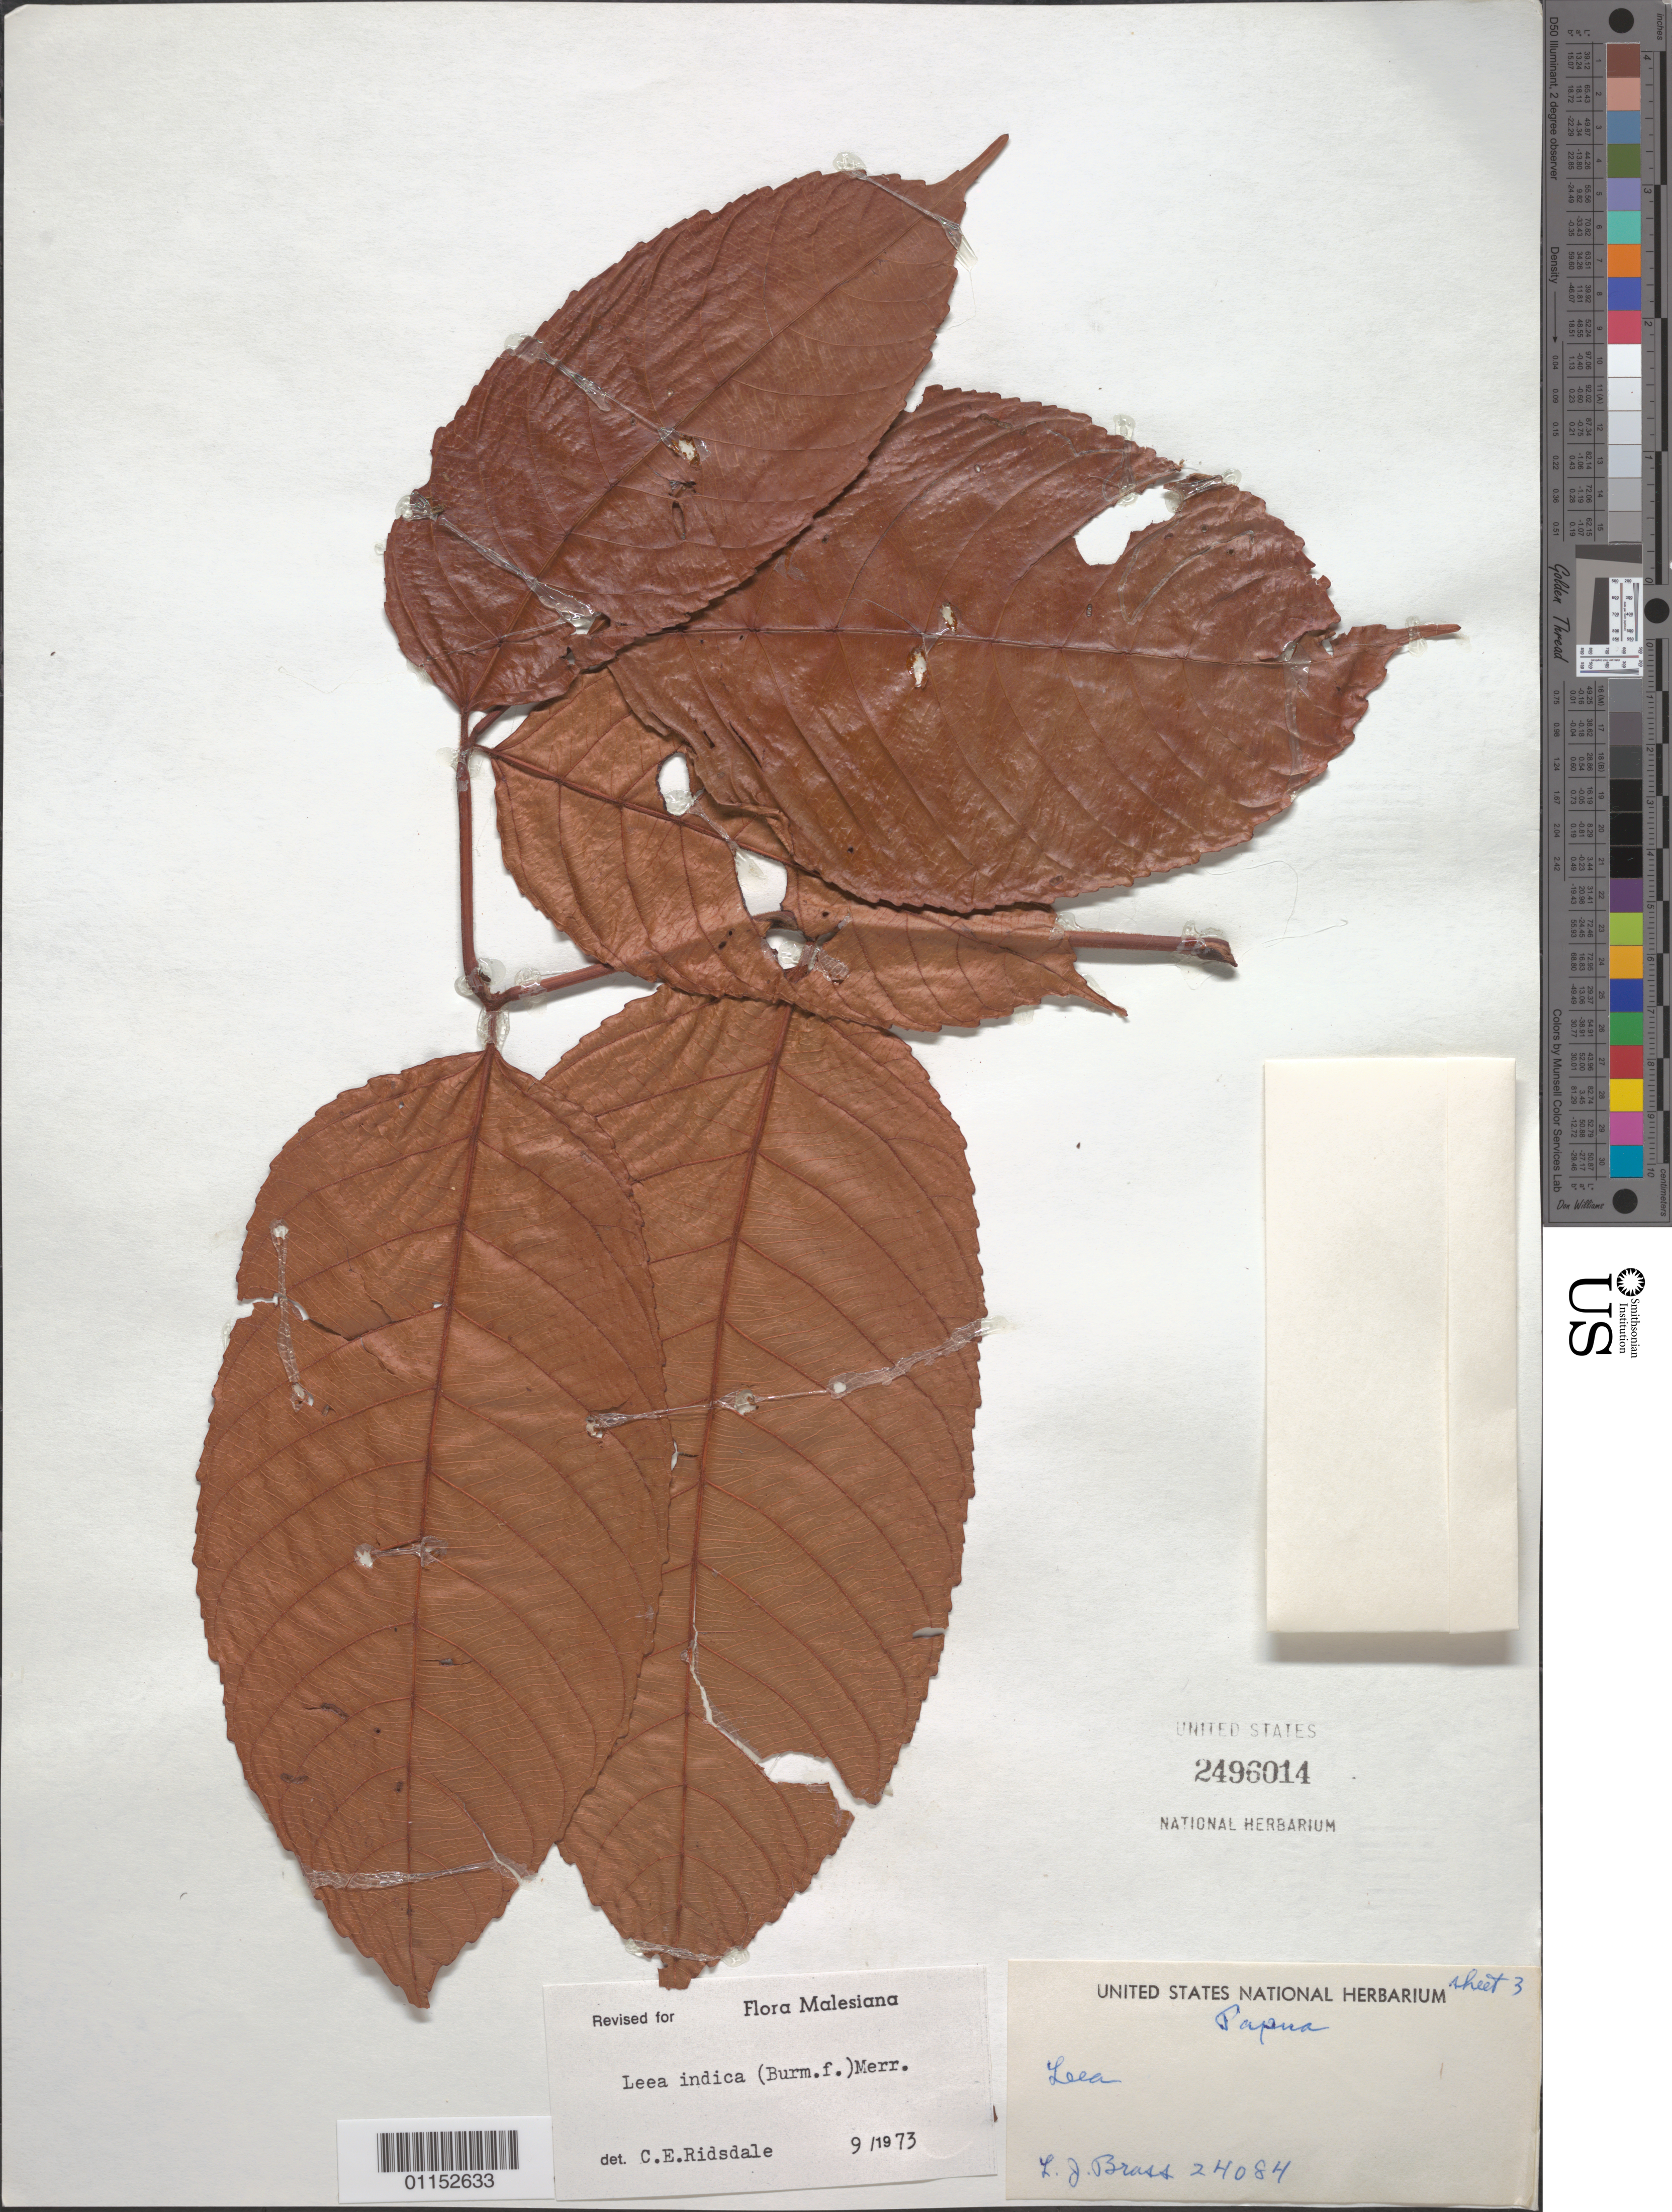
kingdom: Plantae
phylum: Tracheophyta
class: Magnoliopsida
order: Vitales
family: Vitaceae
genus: Leea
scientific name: Leea indica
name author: (Burm. f.) Merr.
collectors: L. J. Brass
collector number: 24084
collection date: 1953-08-20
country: Papua New Guinea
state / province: Papua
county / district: Milne Bay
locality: Peria Creek, Kwagira River.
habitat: Sparsely branched tree. Common. Bank of stream in rain forest.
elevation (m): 50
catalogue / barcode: US 2496014